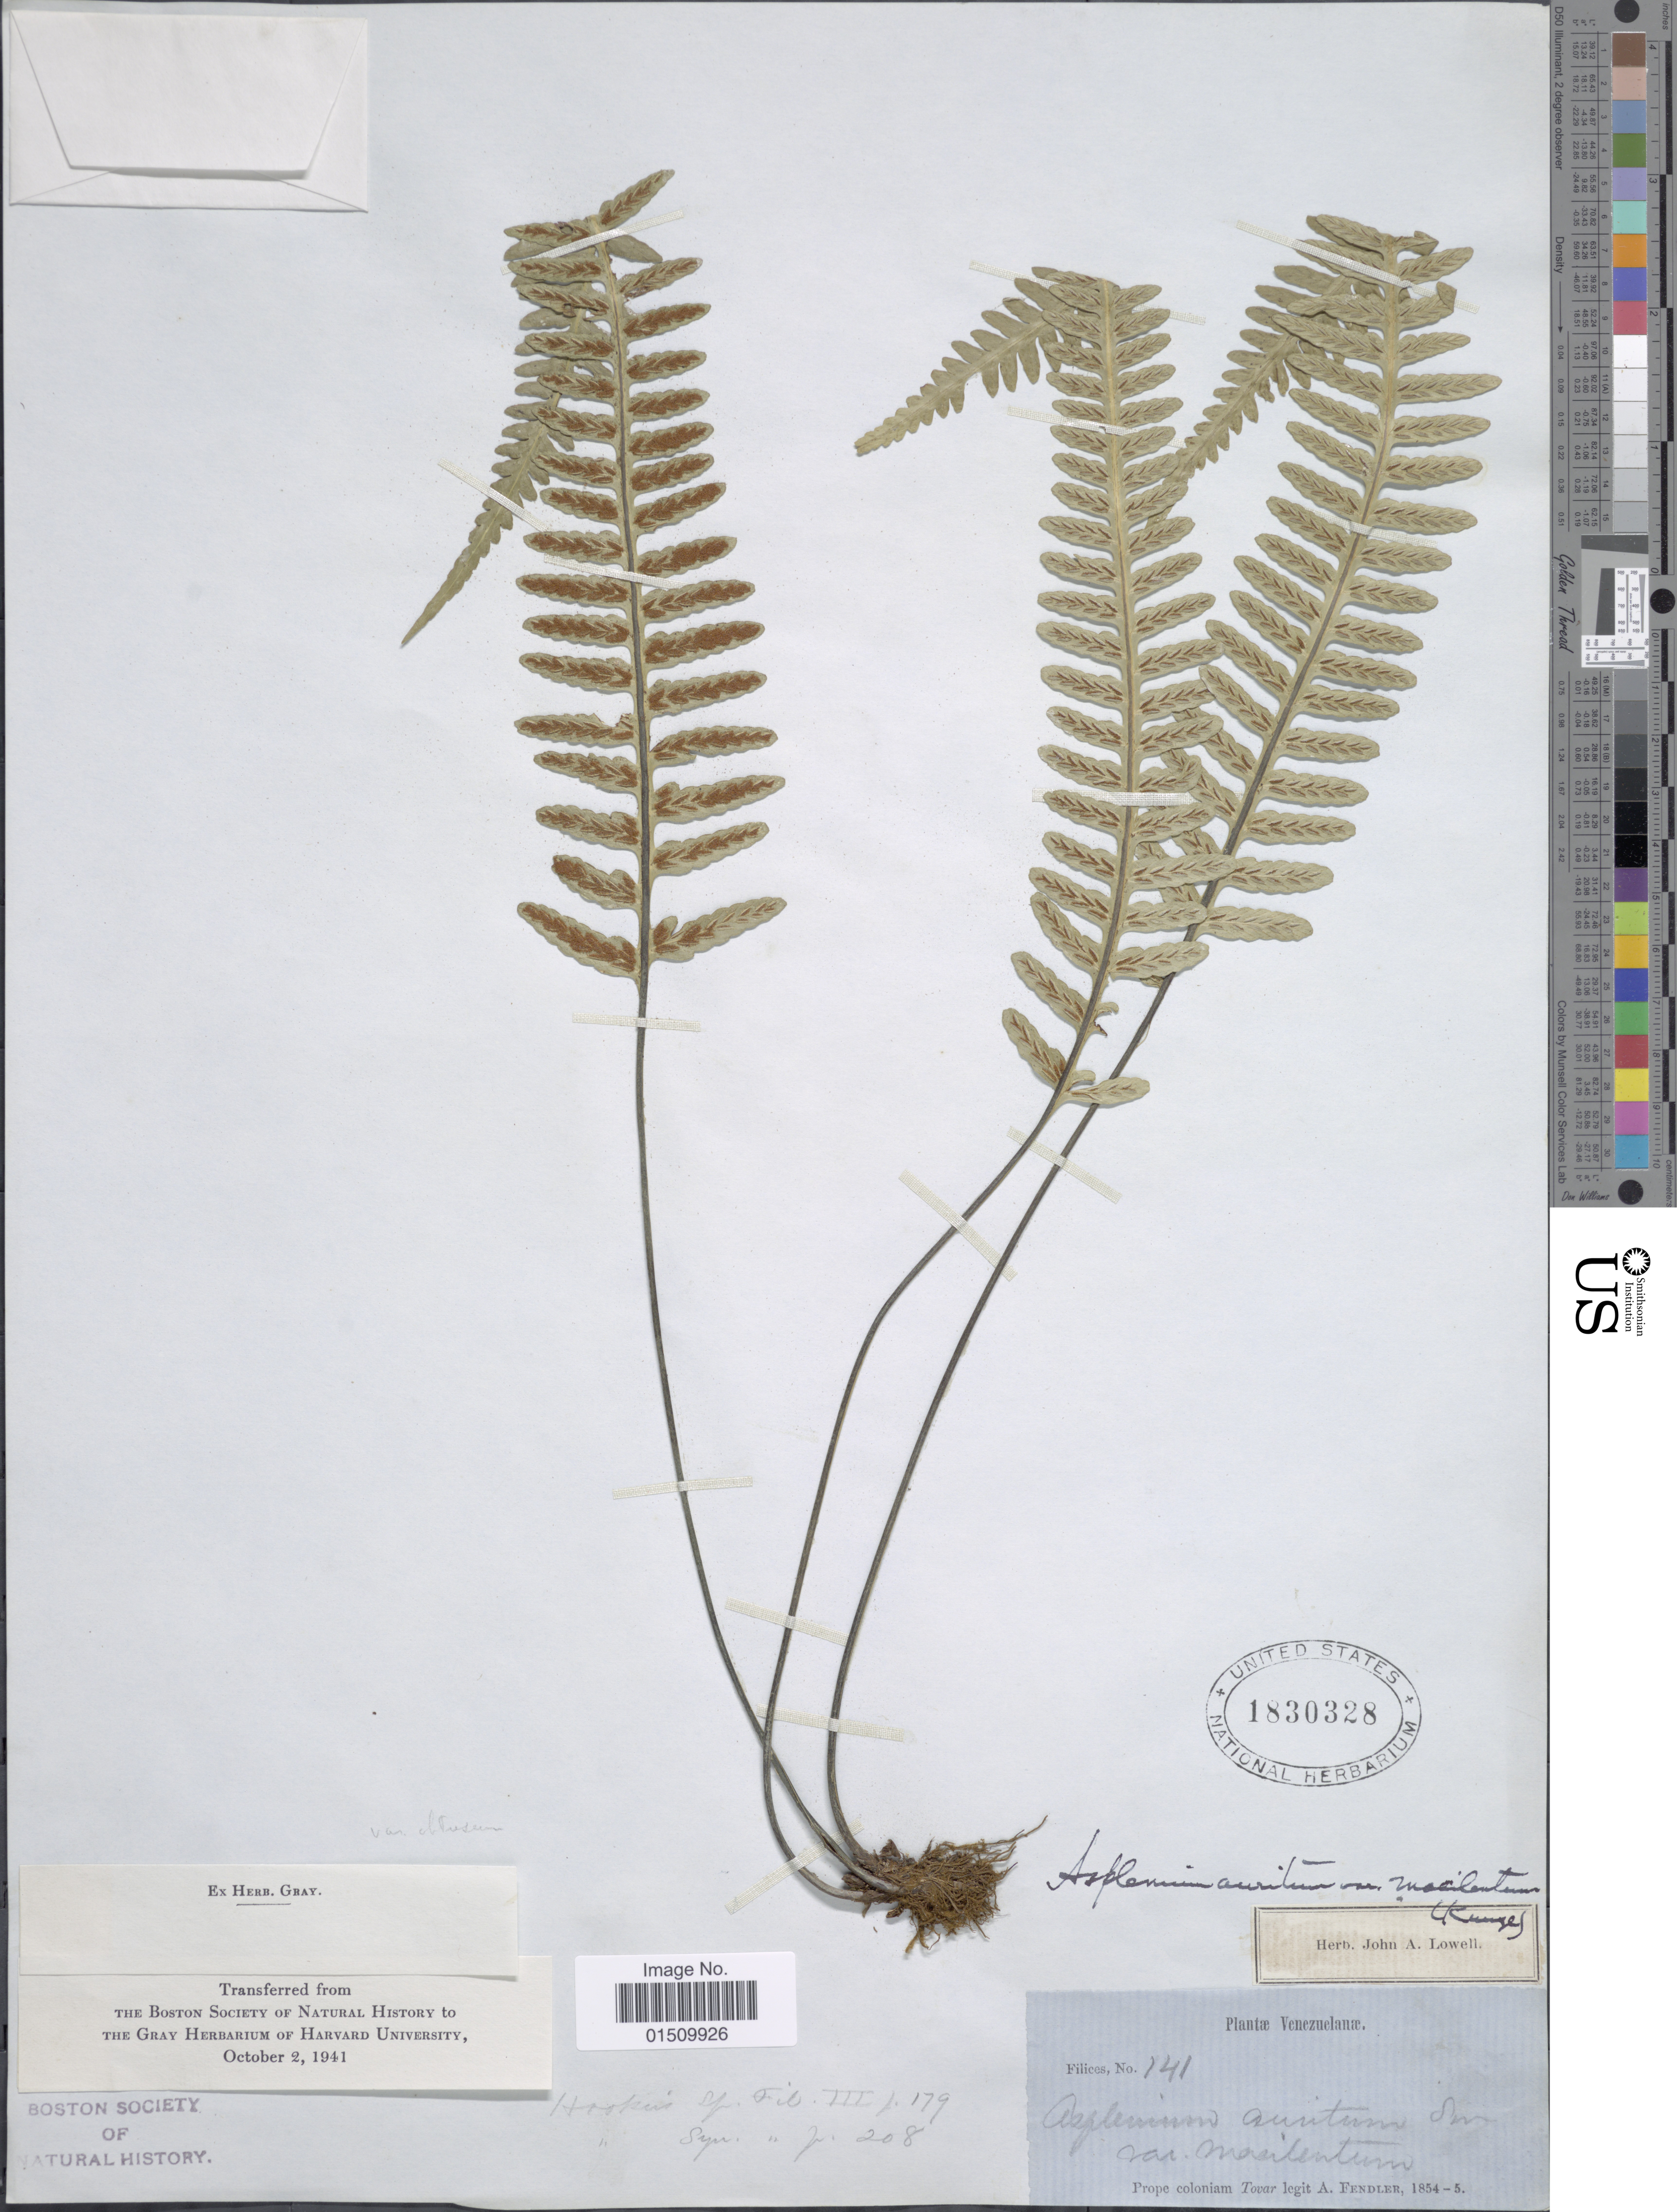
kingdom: Plantae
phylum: Tracheophyta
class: Polypodiopsida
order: Polypodiales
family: Aspleniaceae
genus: Asplenium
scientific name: Asplenium auritum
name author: Sw.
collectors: A. Fendler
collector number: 141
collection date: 1854/1855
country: Venezuela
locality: Venezuelae, Prope coliniam Tovar.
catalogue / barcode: US 1830328